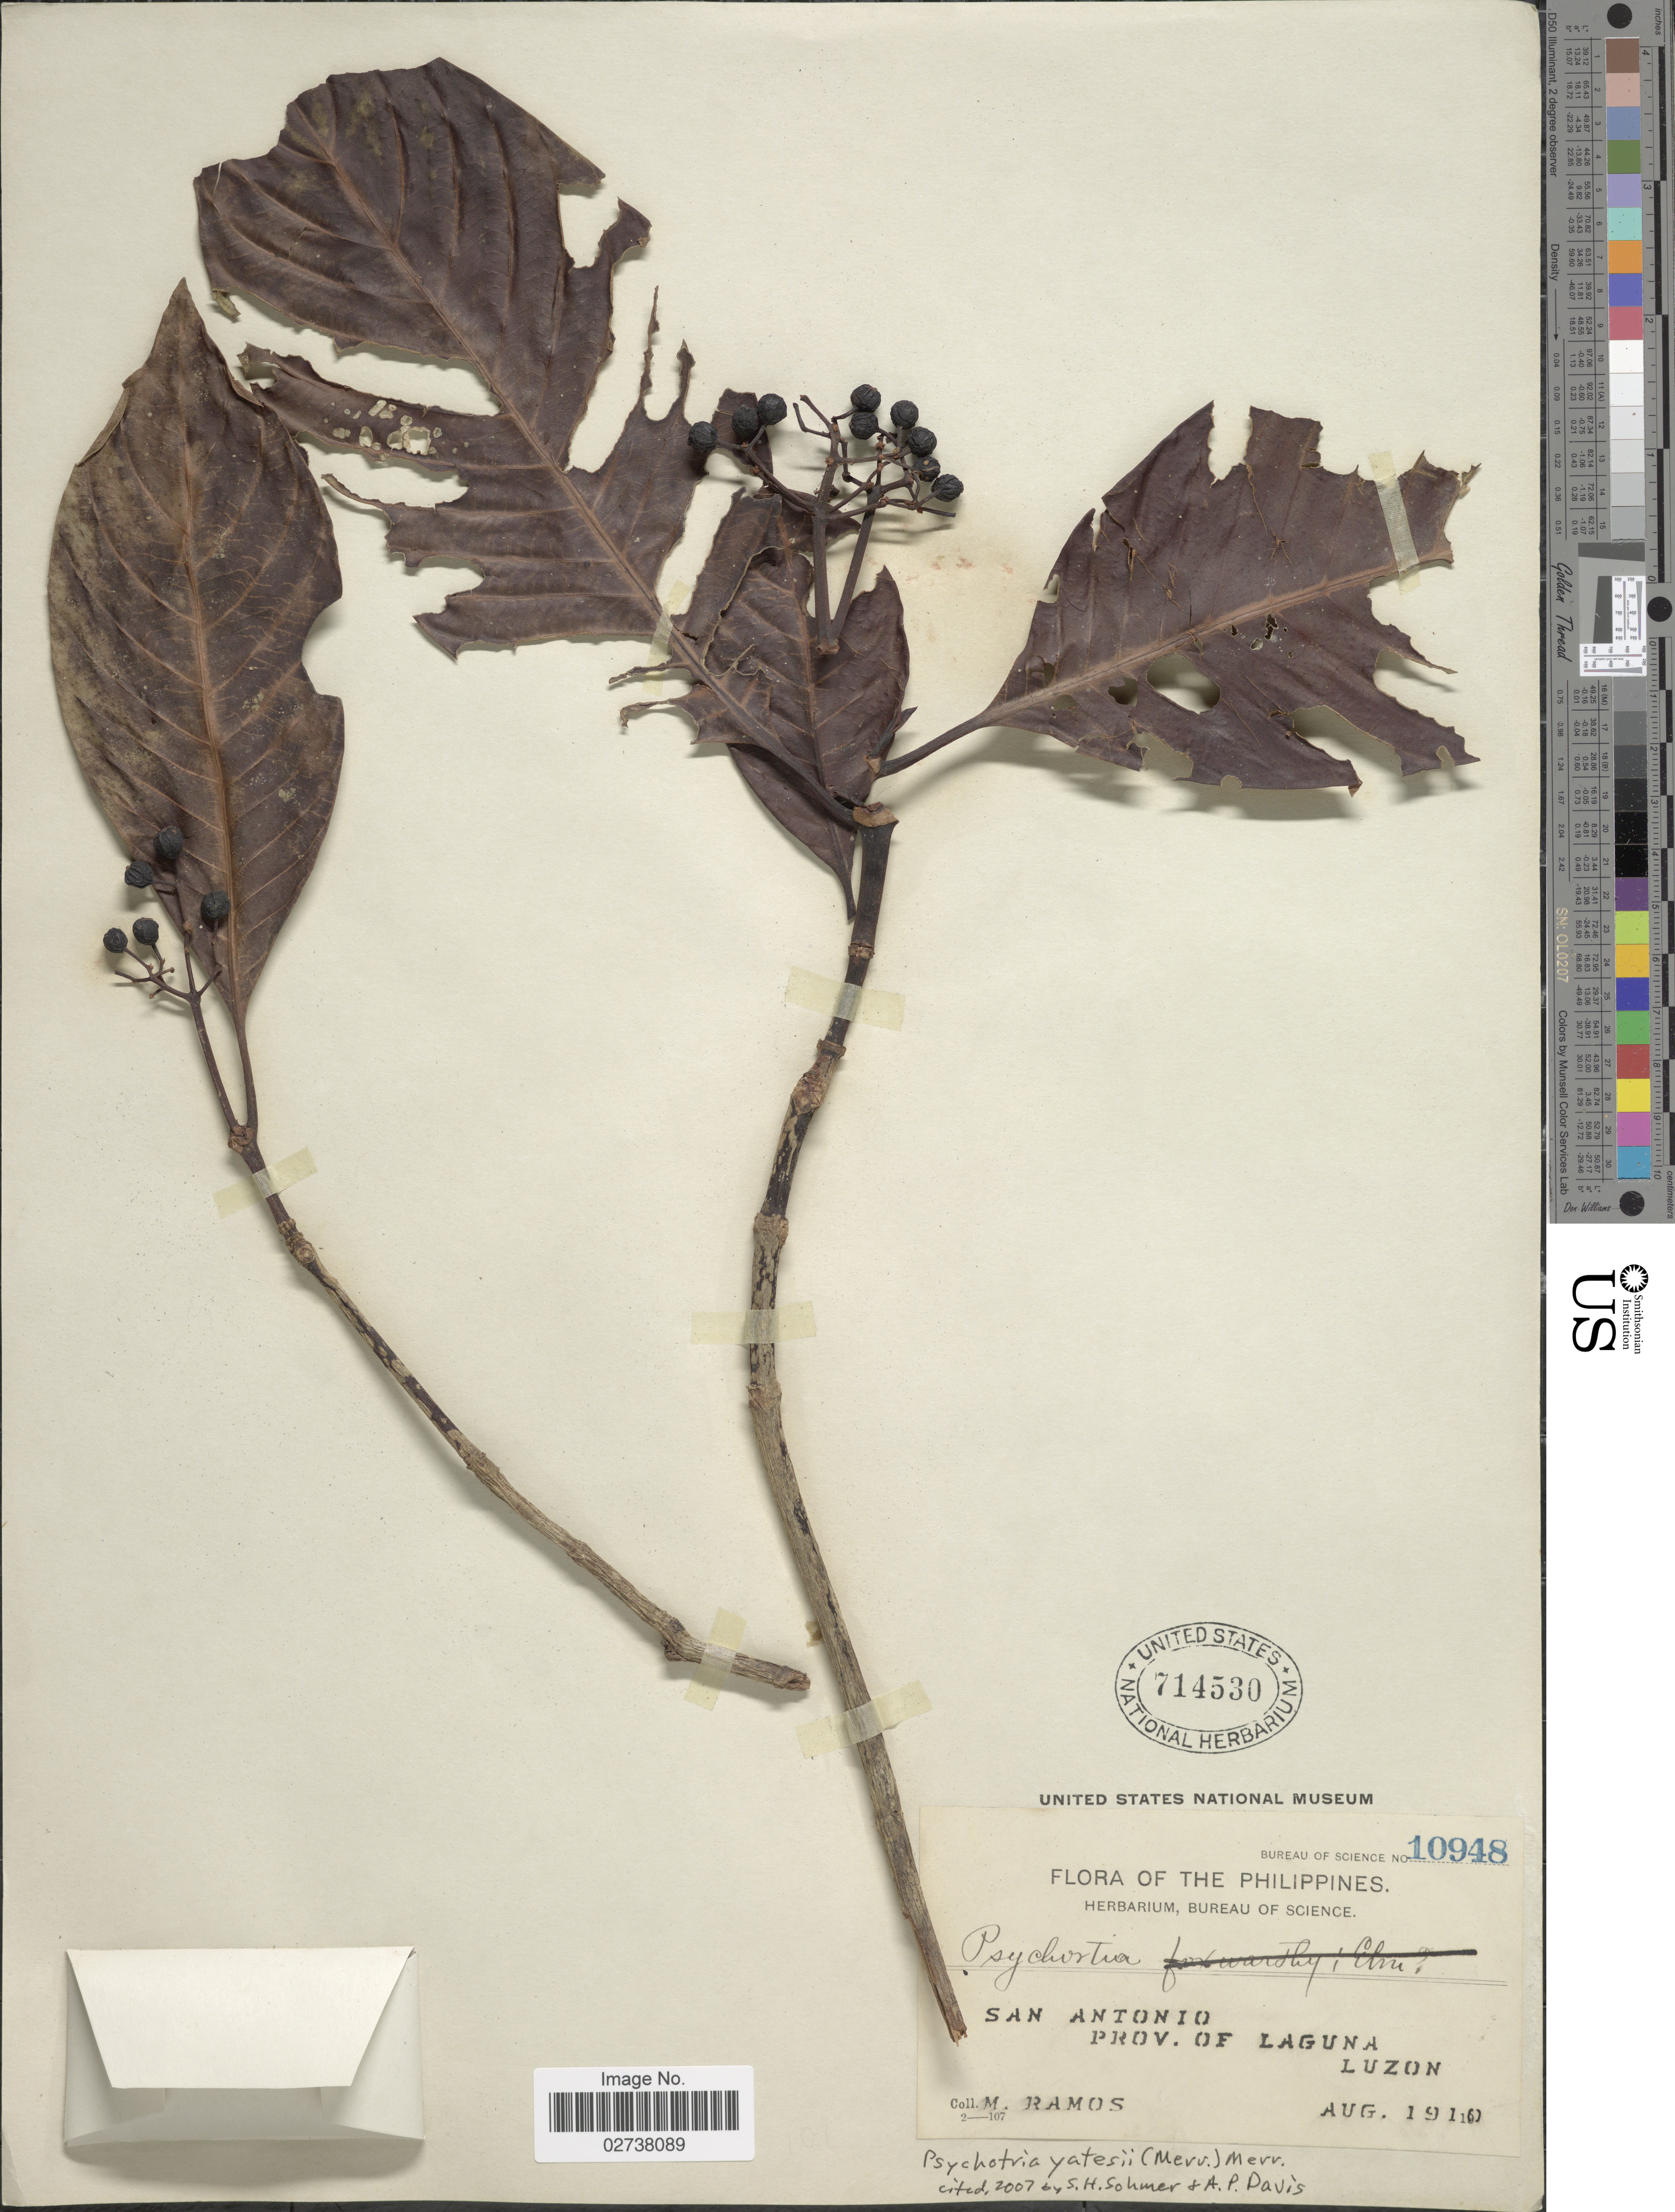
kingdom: Plantae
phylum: Tracheophyta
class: Magnoliopsida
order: Gentianales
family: Rubiaceae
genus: Psychotria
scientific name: Psychotria yatesii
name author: (Merr.) Merr.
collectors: M. Ramos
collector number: Bureau of Science 10948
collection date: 1910-08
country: Philippines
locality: San Antonio, Prov. of Laguna, Luzon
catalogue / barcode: US 714530